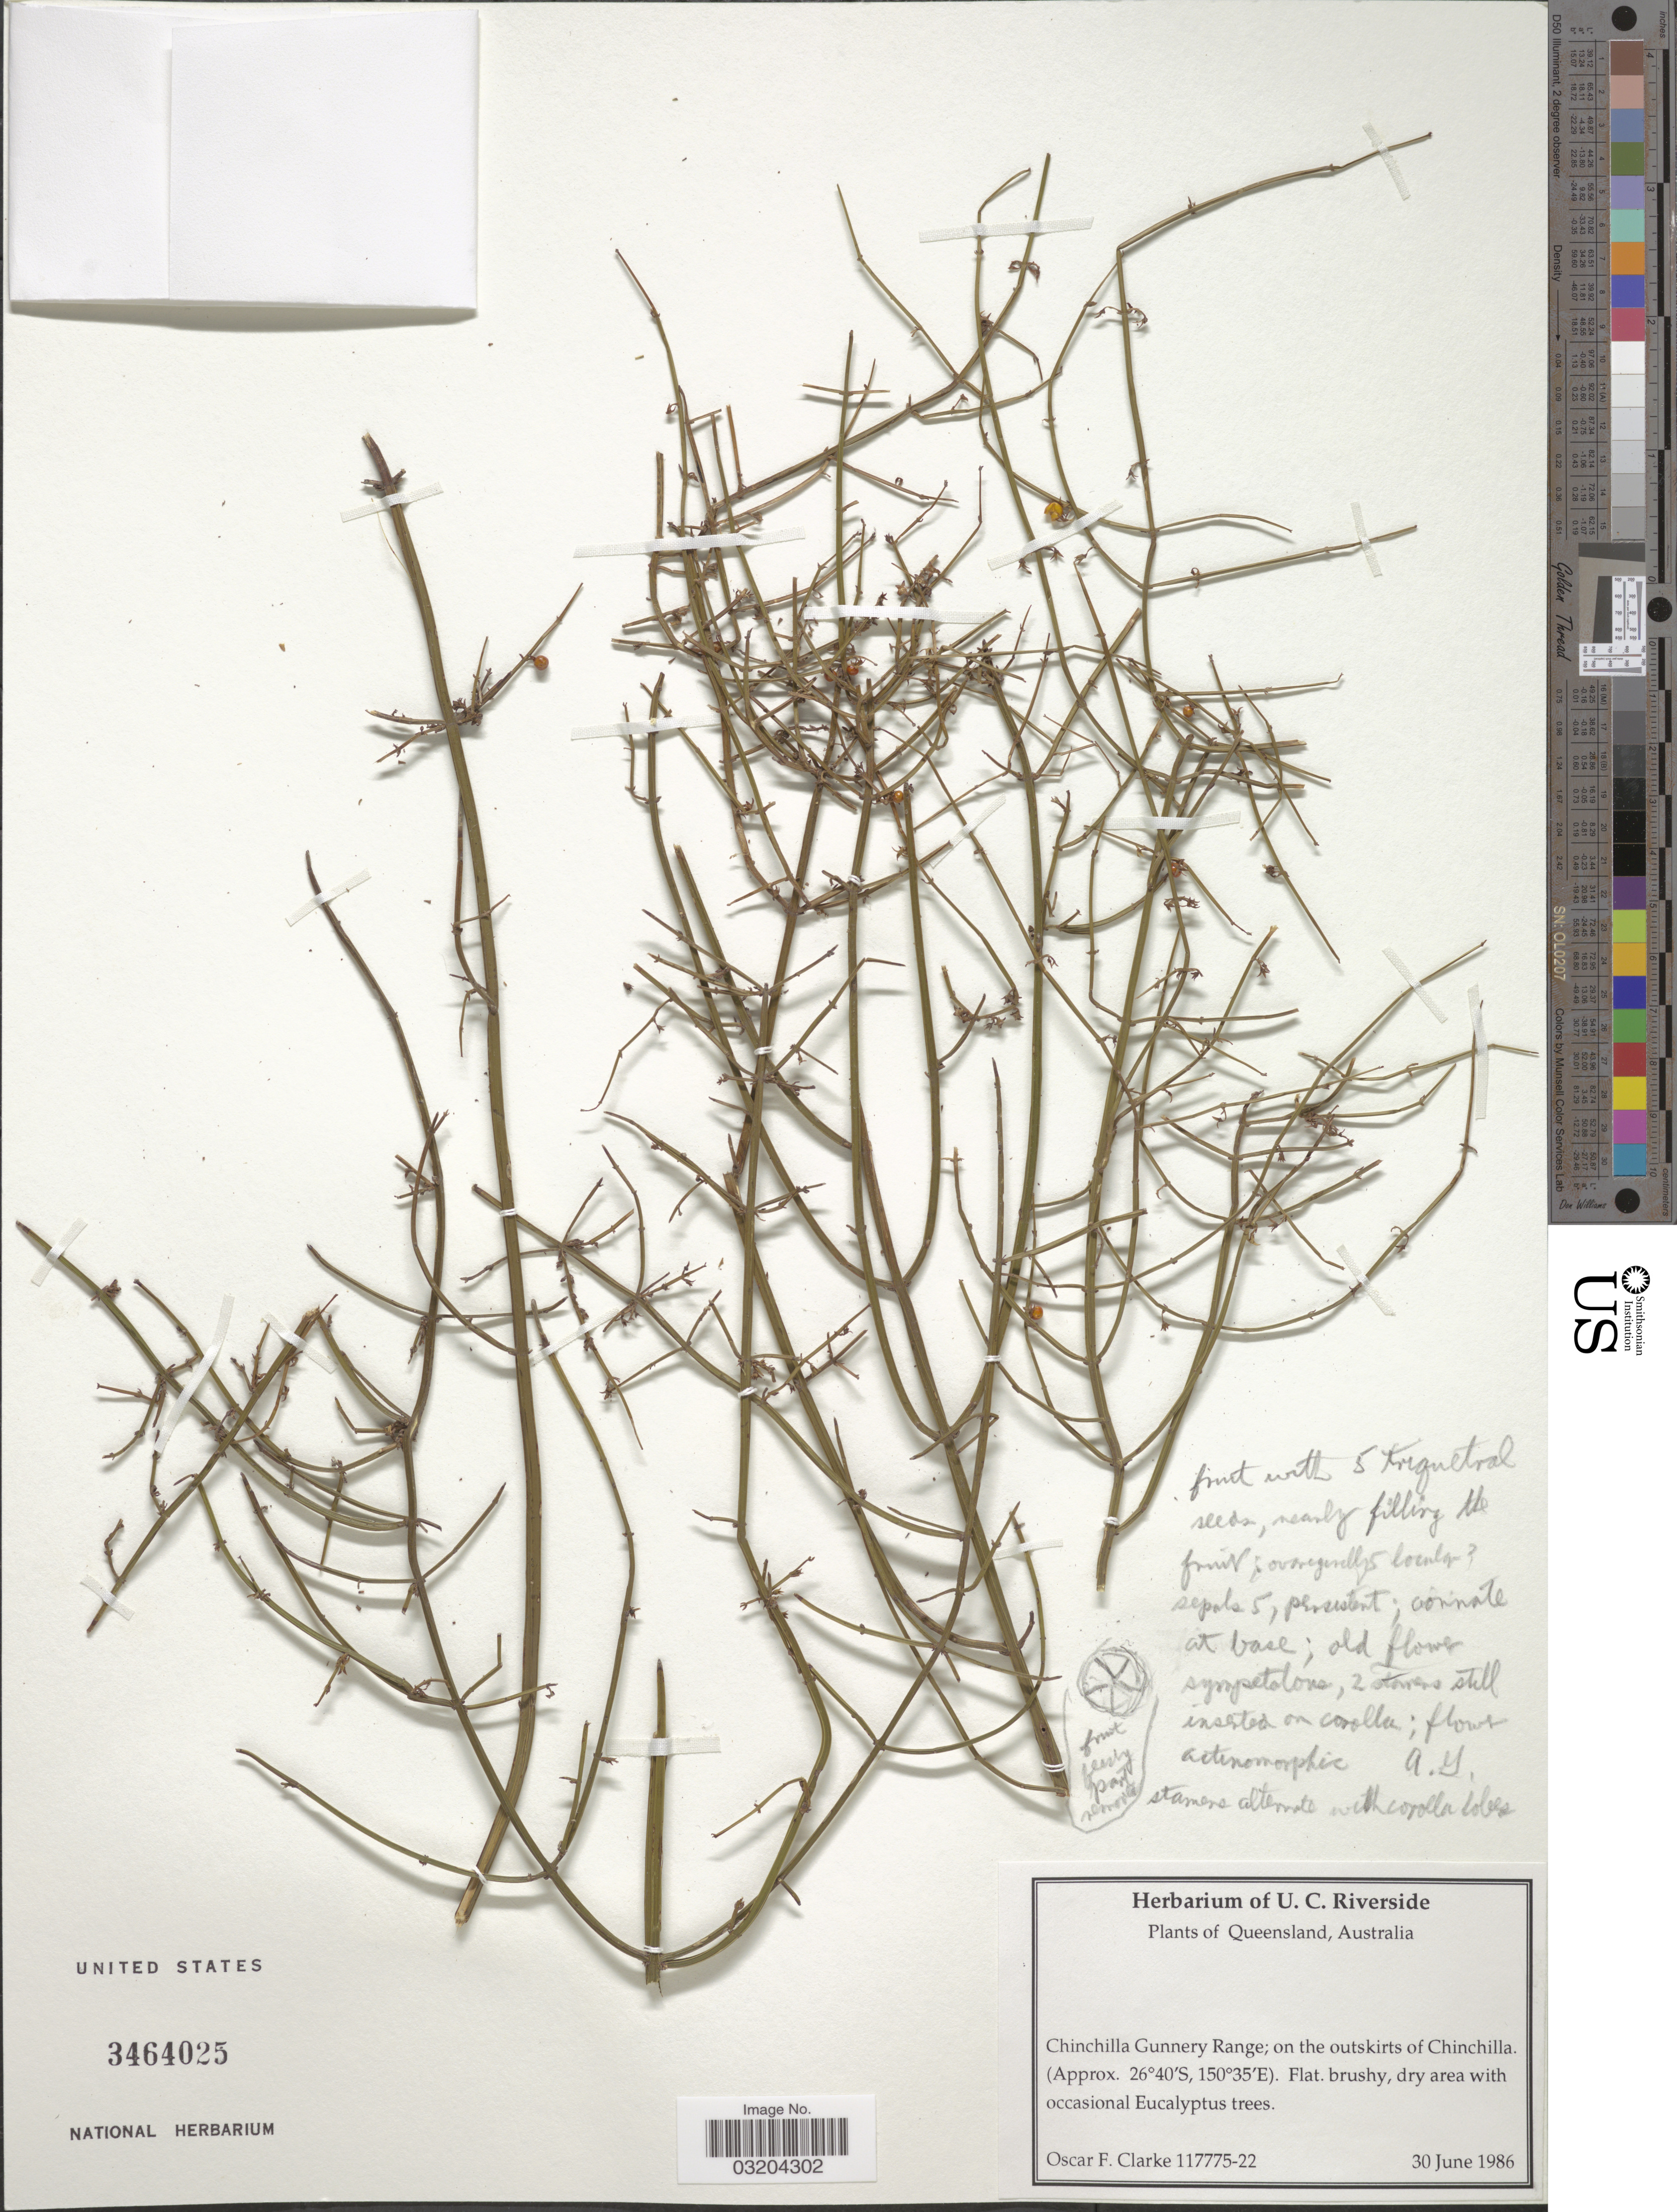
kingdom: Plantae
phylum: Tracheophyta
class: Magnoliopsida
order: Lamiales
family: Verbenaceae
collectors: O. F. Clarke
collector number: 117775-22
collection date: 1986-06-30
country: Australia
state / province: Queensland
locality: Chinchilla Gunnery Range; on the outskirts of Chinchilla.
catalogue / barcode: US 3464025